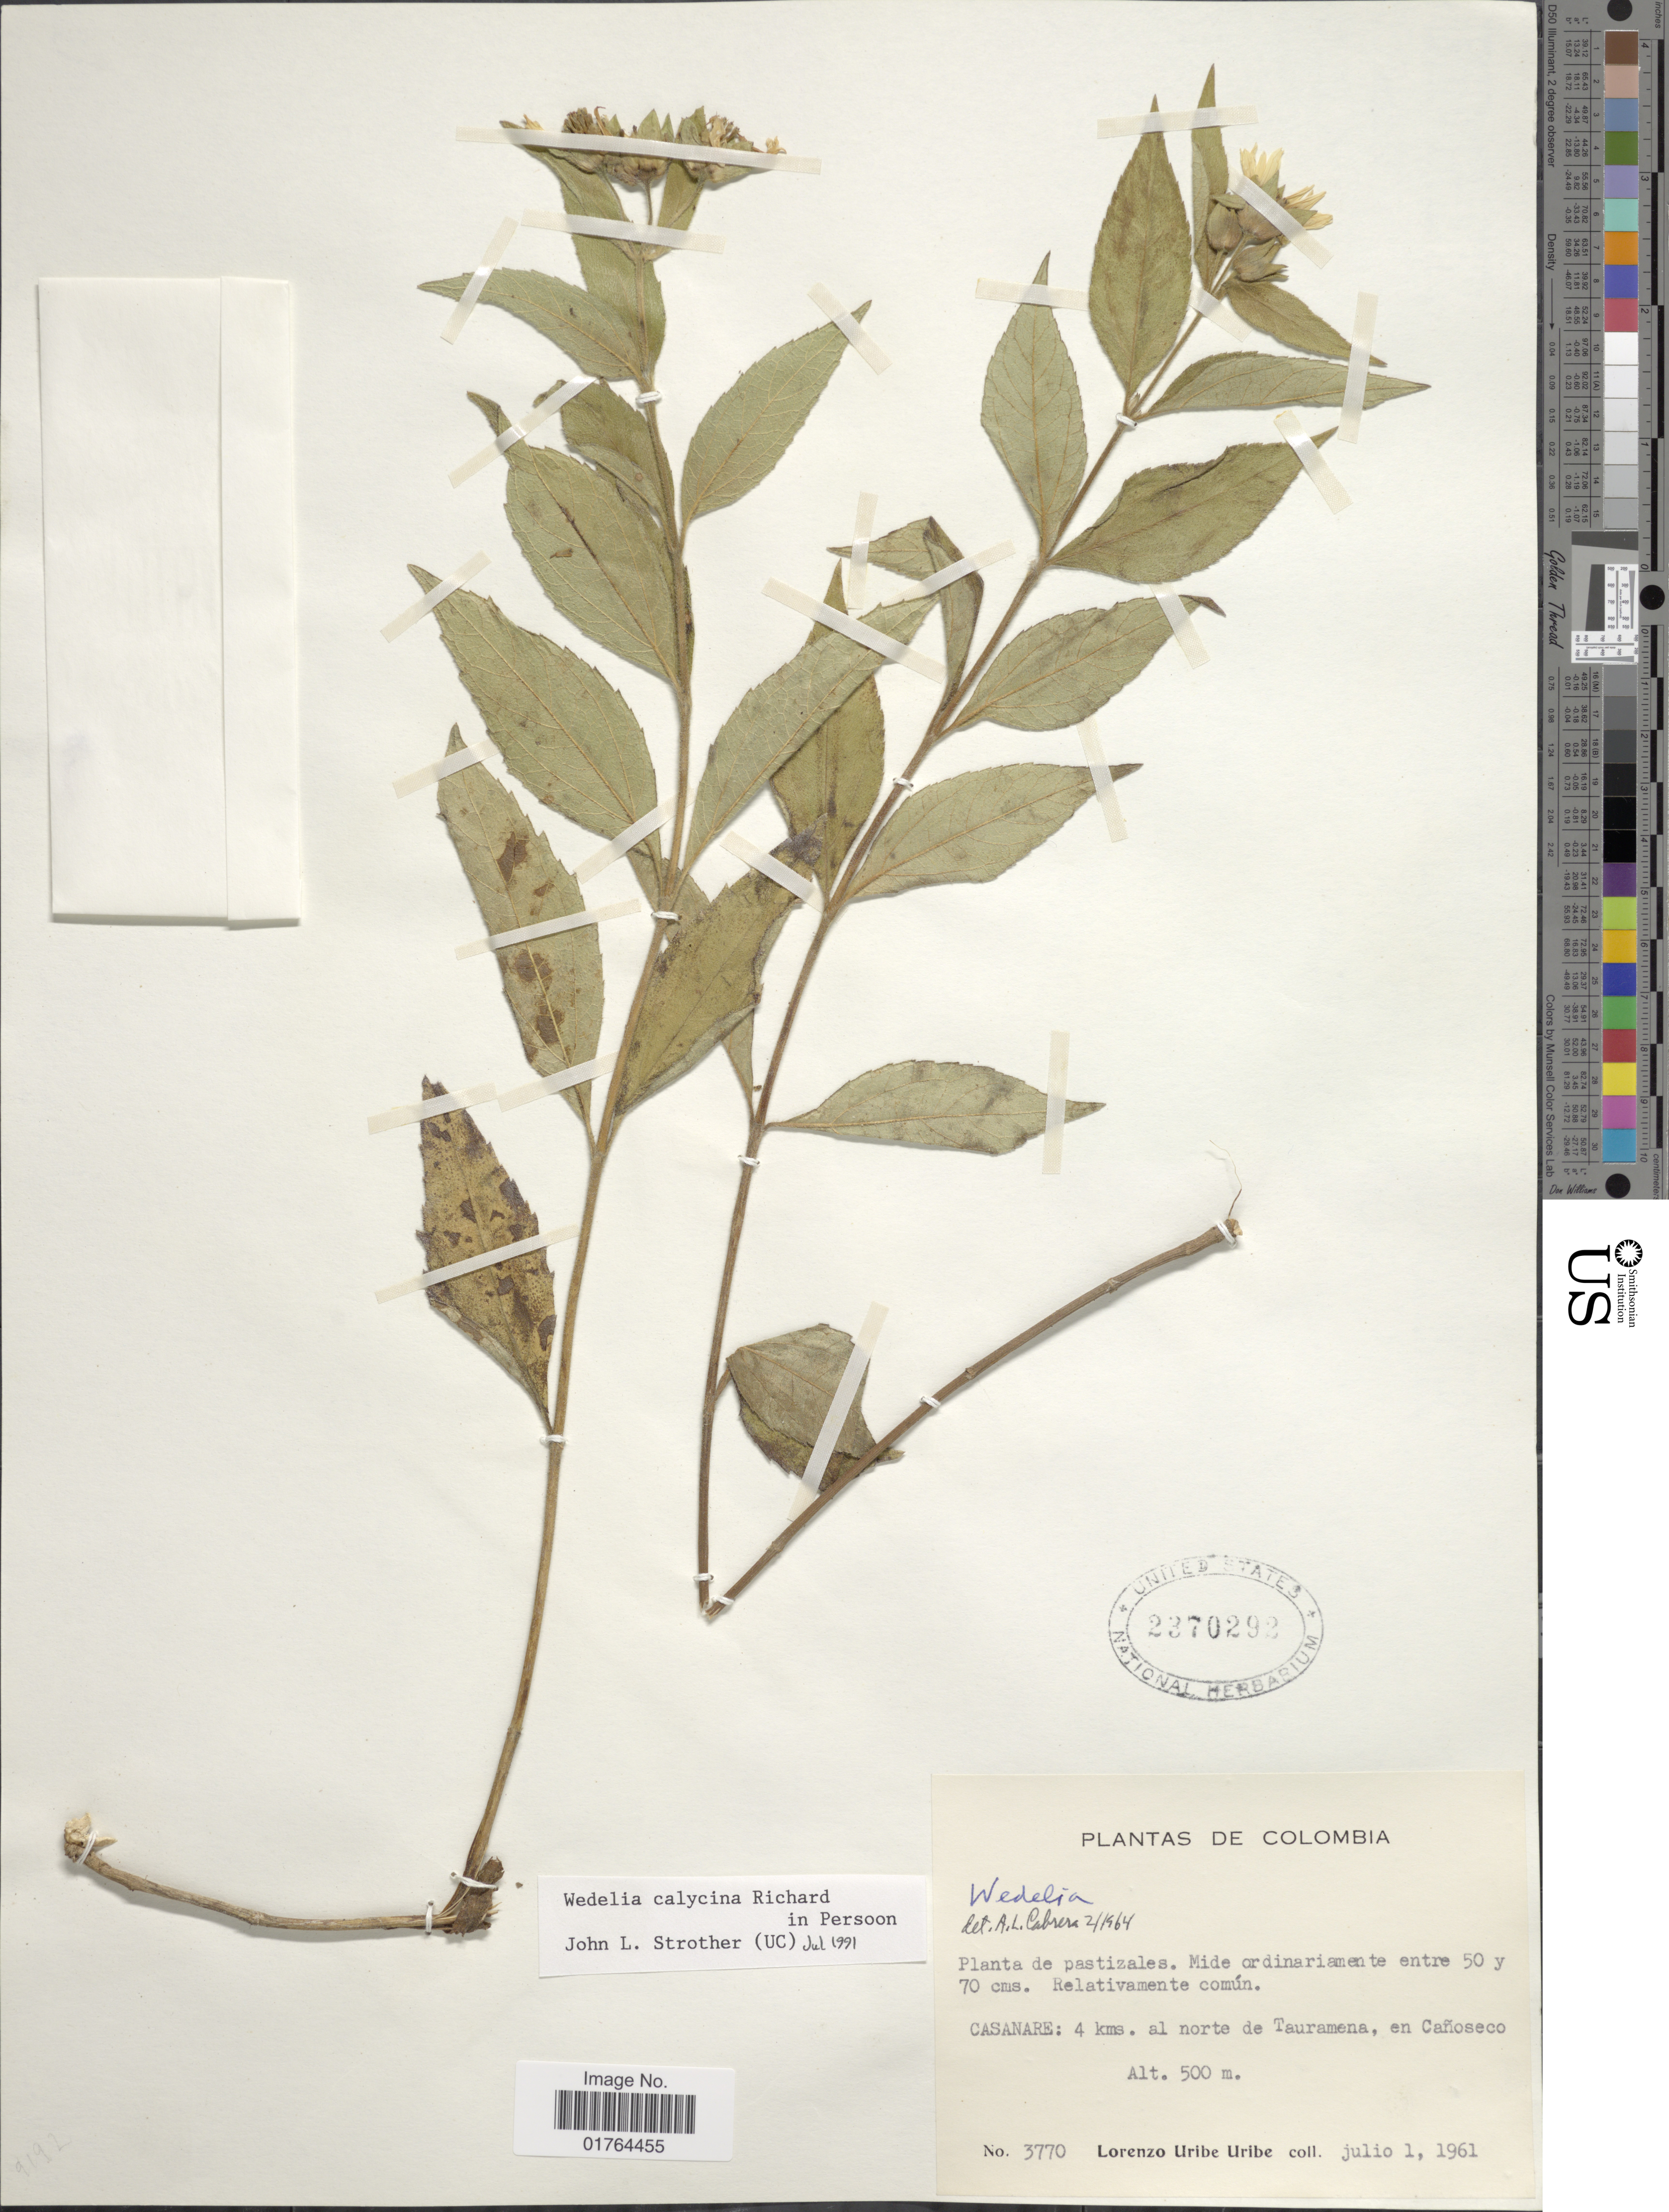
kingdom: Plantae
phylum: Tracheophyta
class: Magnoliopsida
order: Asterales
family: Asteraceae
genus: Wedelia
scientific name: Wedelia calycina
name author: Rich.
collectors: L. Uribe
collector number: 3770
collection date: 1961-07-01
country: Colombia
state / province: Casanare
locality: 4 kms al norte de Tauramena, en Canoseco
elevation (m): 500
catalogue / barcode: US 2370292